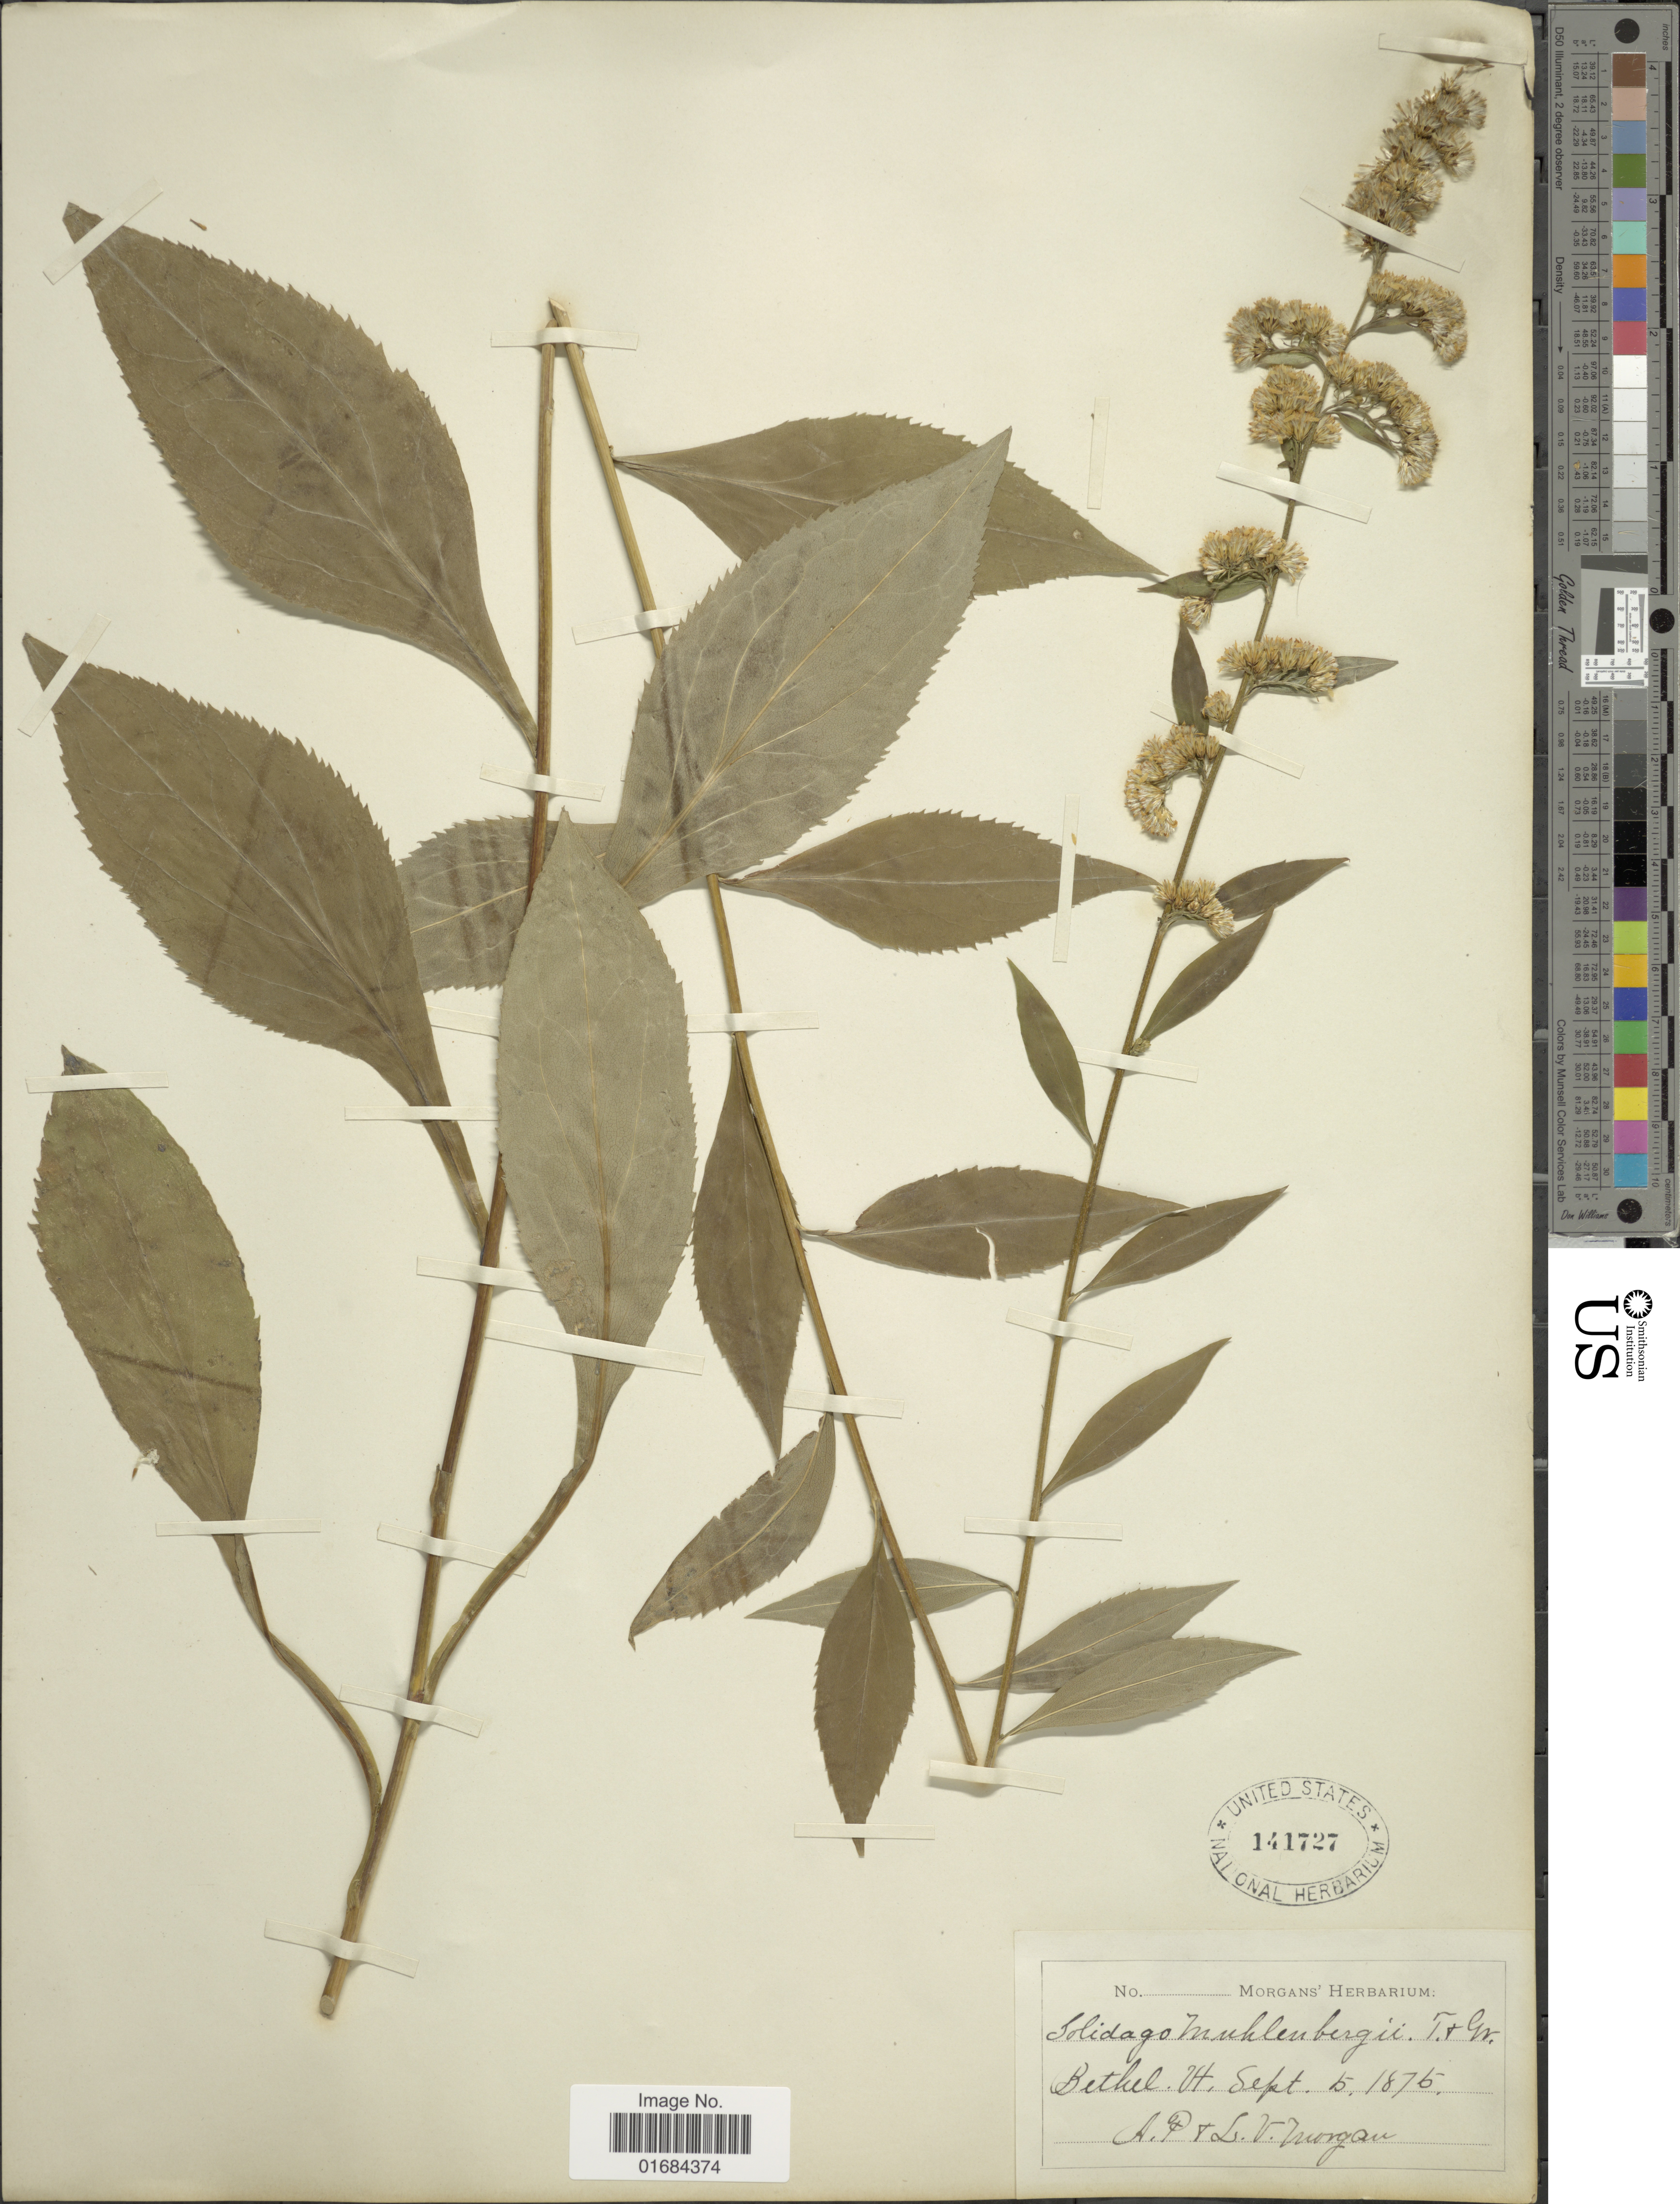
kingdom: Plantae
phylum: Tracheophyta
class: Magnoliopsida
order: Asterales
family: Asteraceae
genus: Solidago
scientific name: Solidago arguta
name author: Aiton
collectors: A. Morgan & L. Morgan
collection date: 1875-07-05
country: United States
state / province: Vermont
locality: Bethel.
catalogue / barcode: US 141727